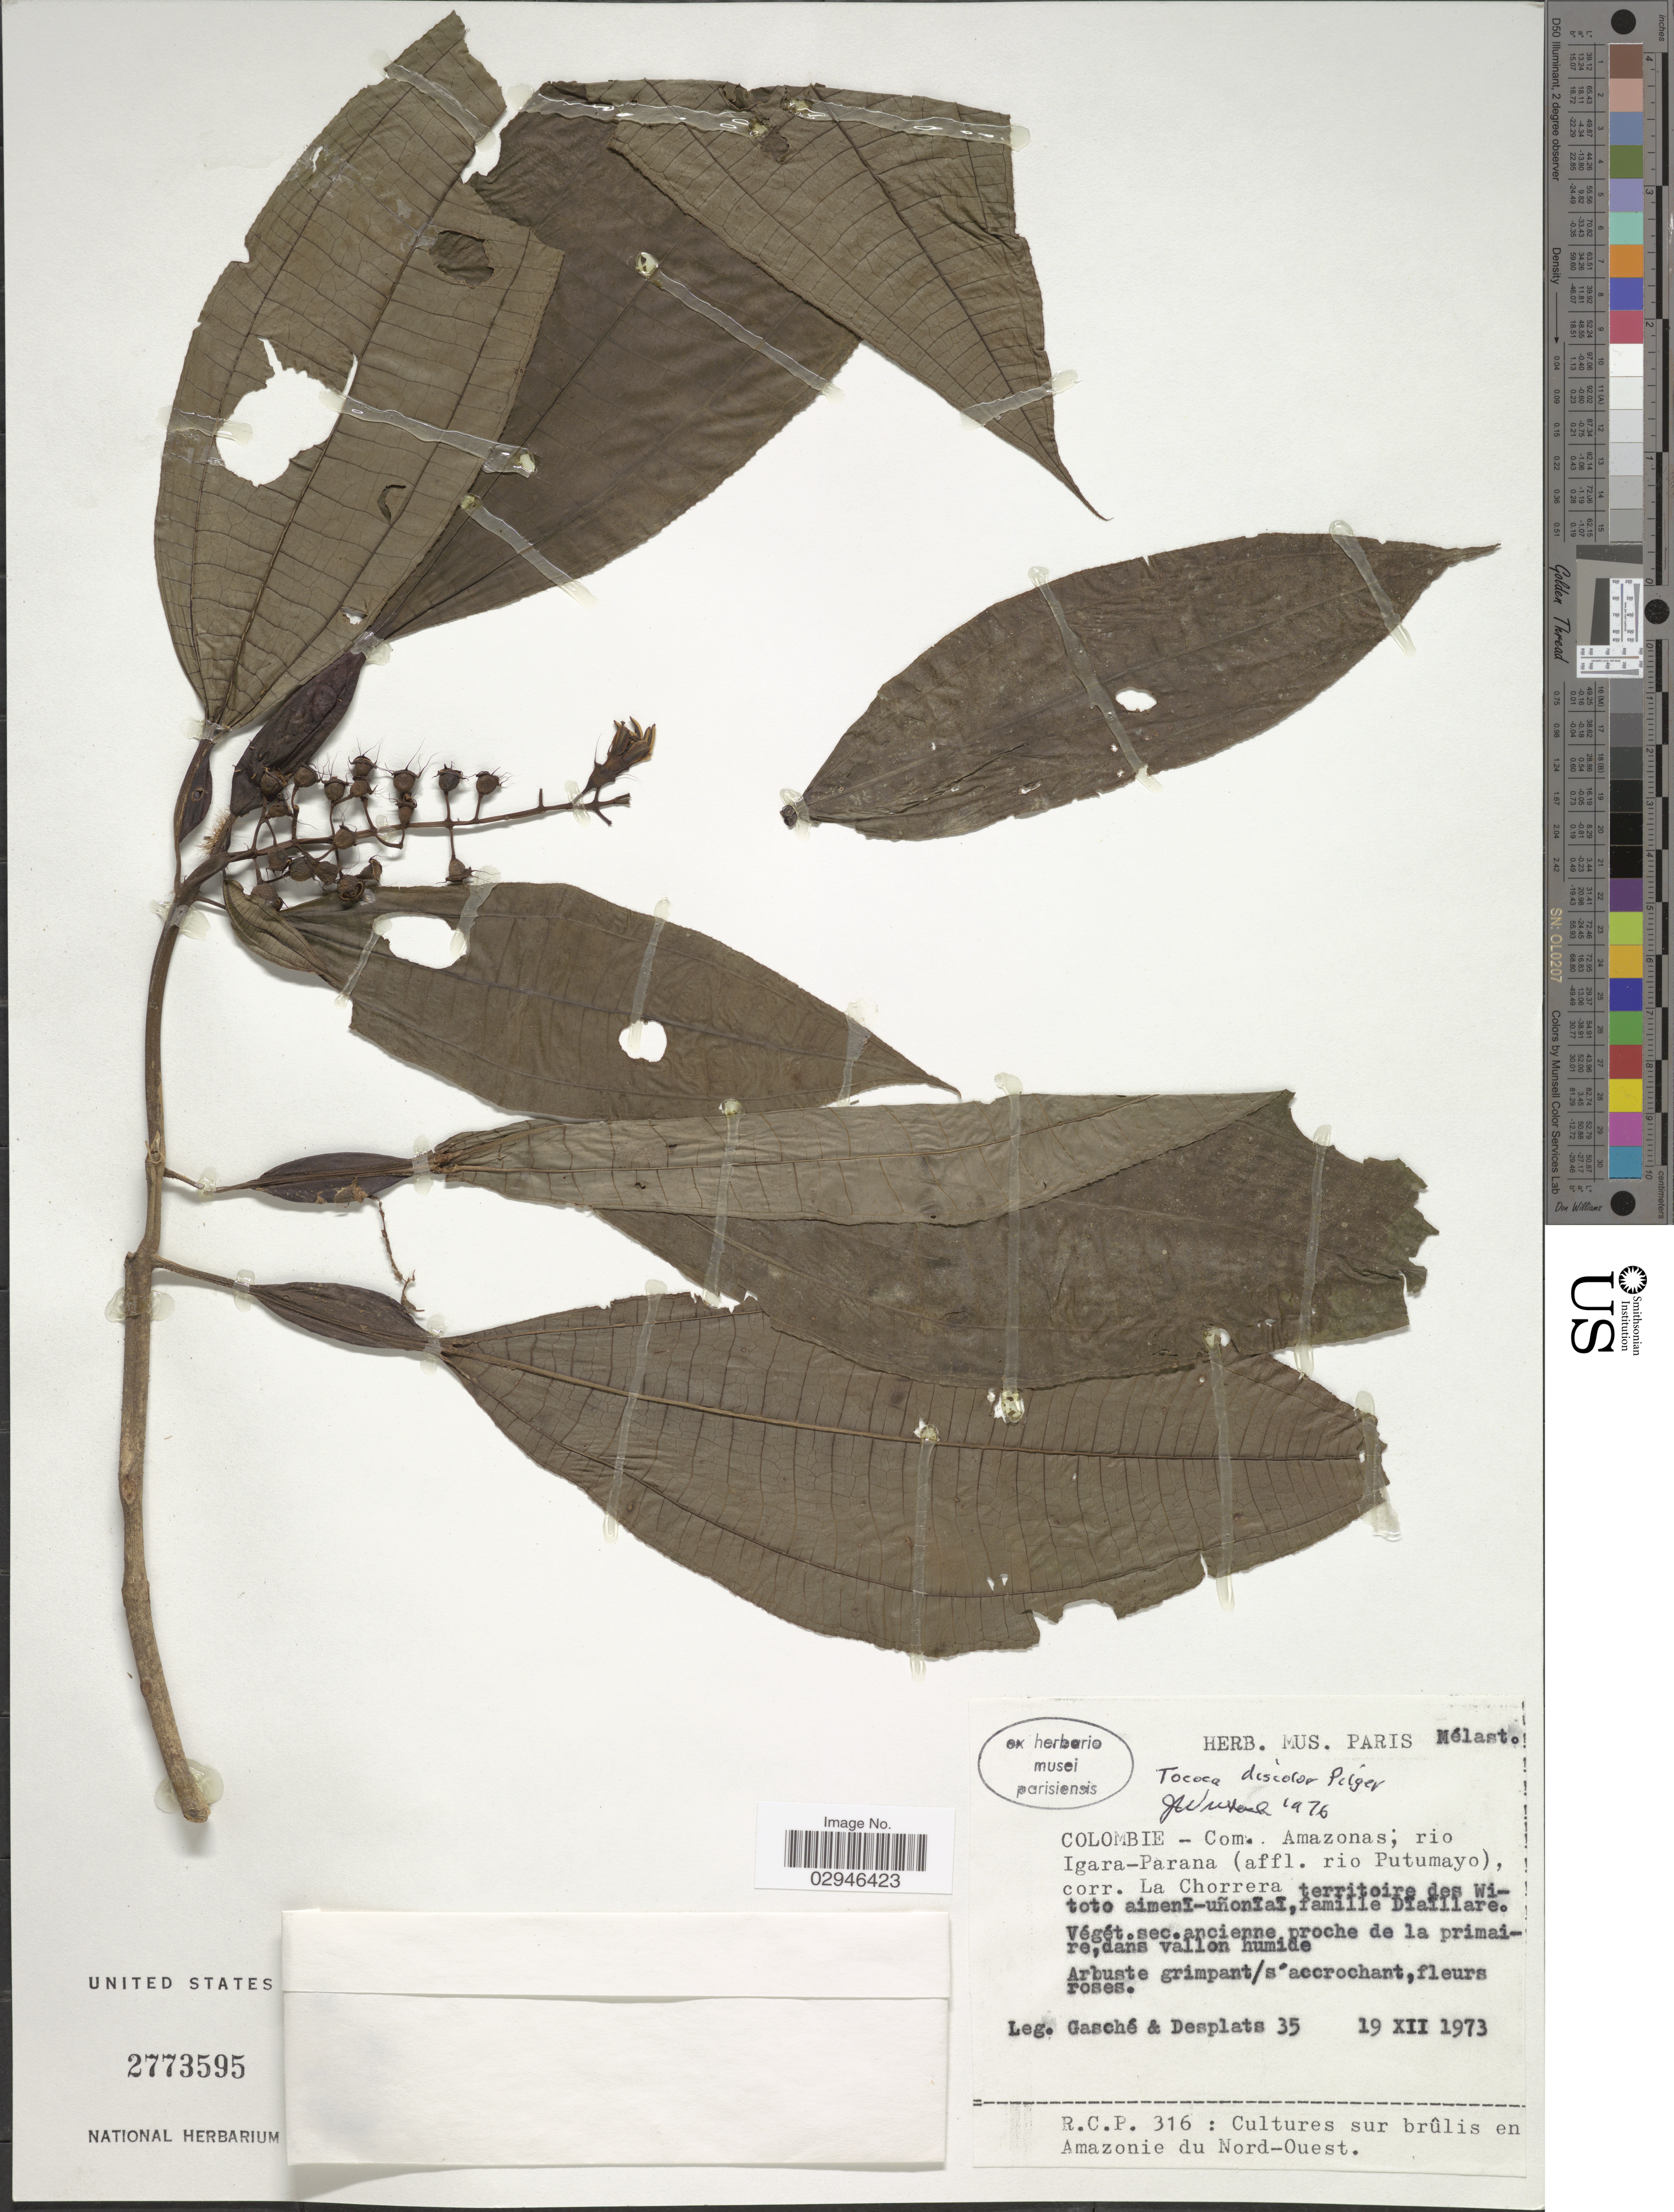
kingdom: Plantae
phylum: Tracheophyta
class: Magnoliopsida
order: Myrtales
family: Melastomataceae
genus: Tococa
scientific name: Tococa discolor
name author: Pilg.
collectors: Gasché & Desplats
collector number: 35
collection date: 1973-12-19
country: Colombia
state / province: Amazônas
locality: Com. Amazonas; rio Igara-Parana (affl. rio Putumayo) corr. La Chorrera, territoire des Witoto aimeni-uñoniai.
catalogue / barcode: US 2773595